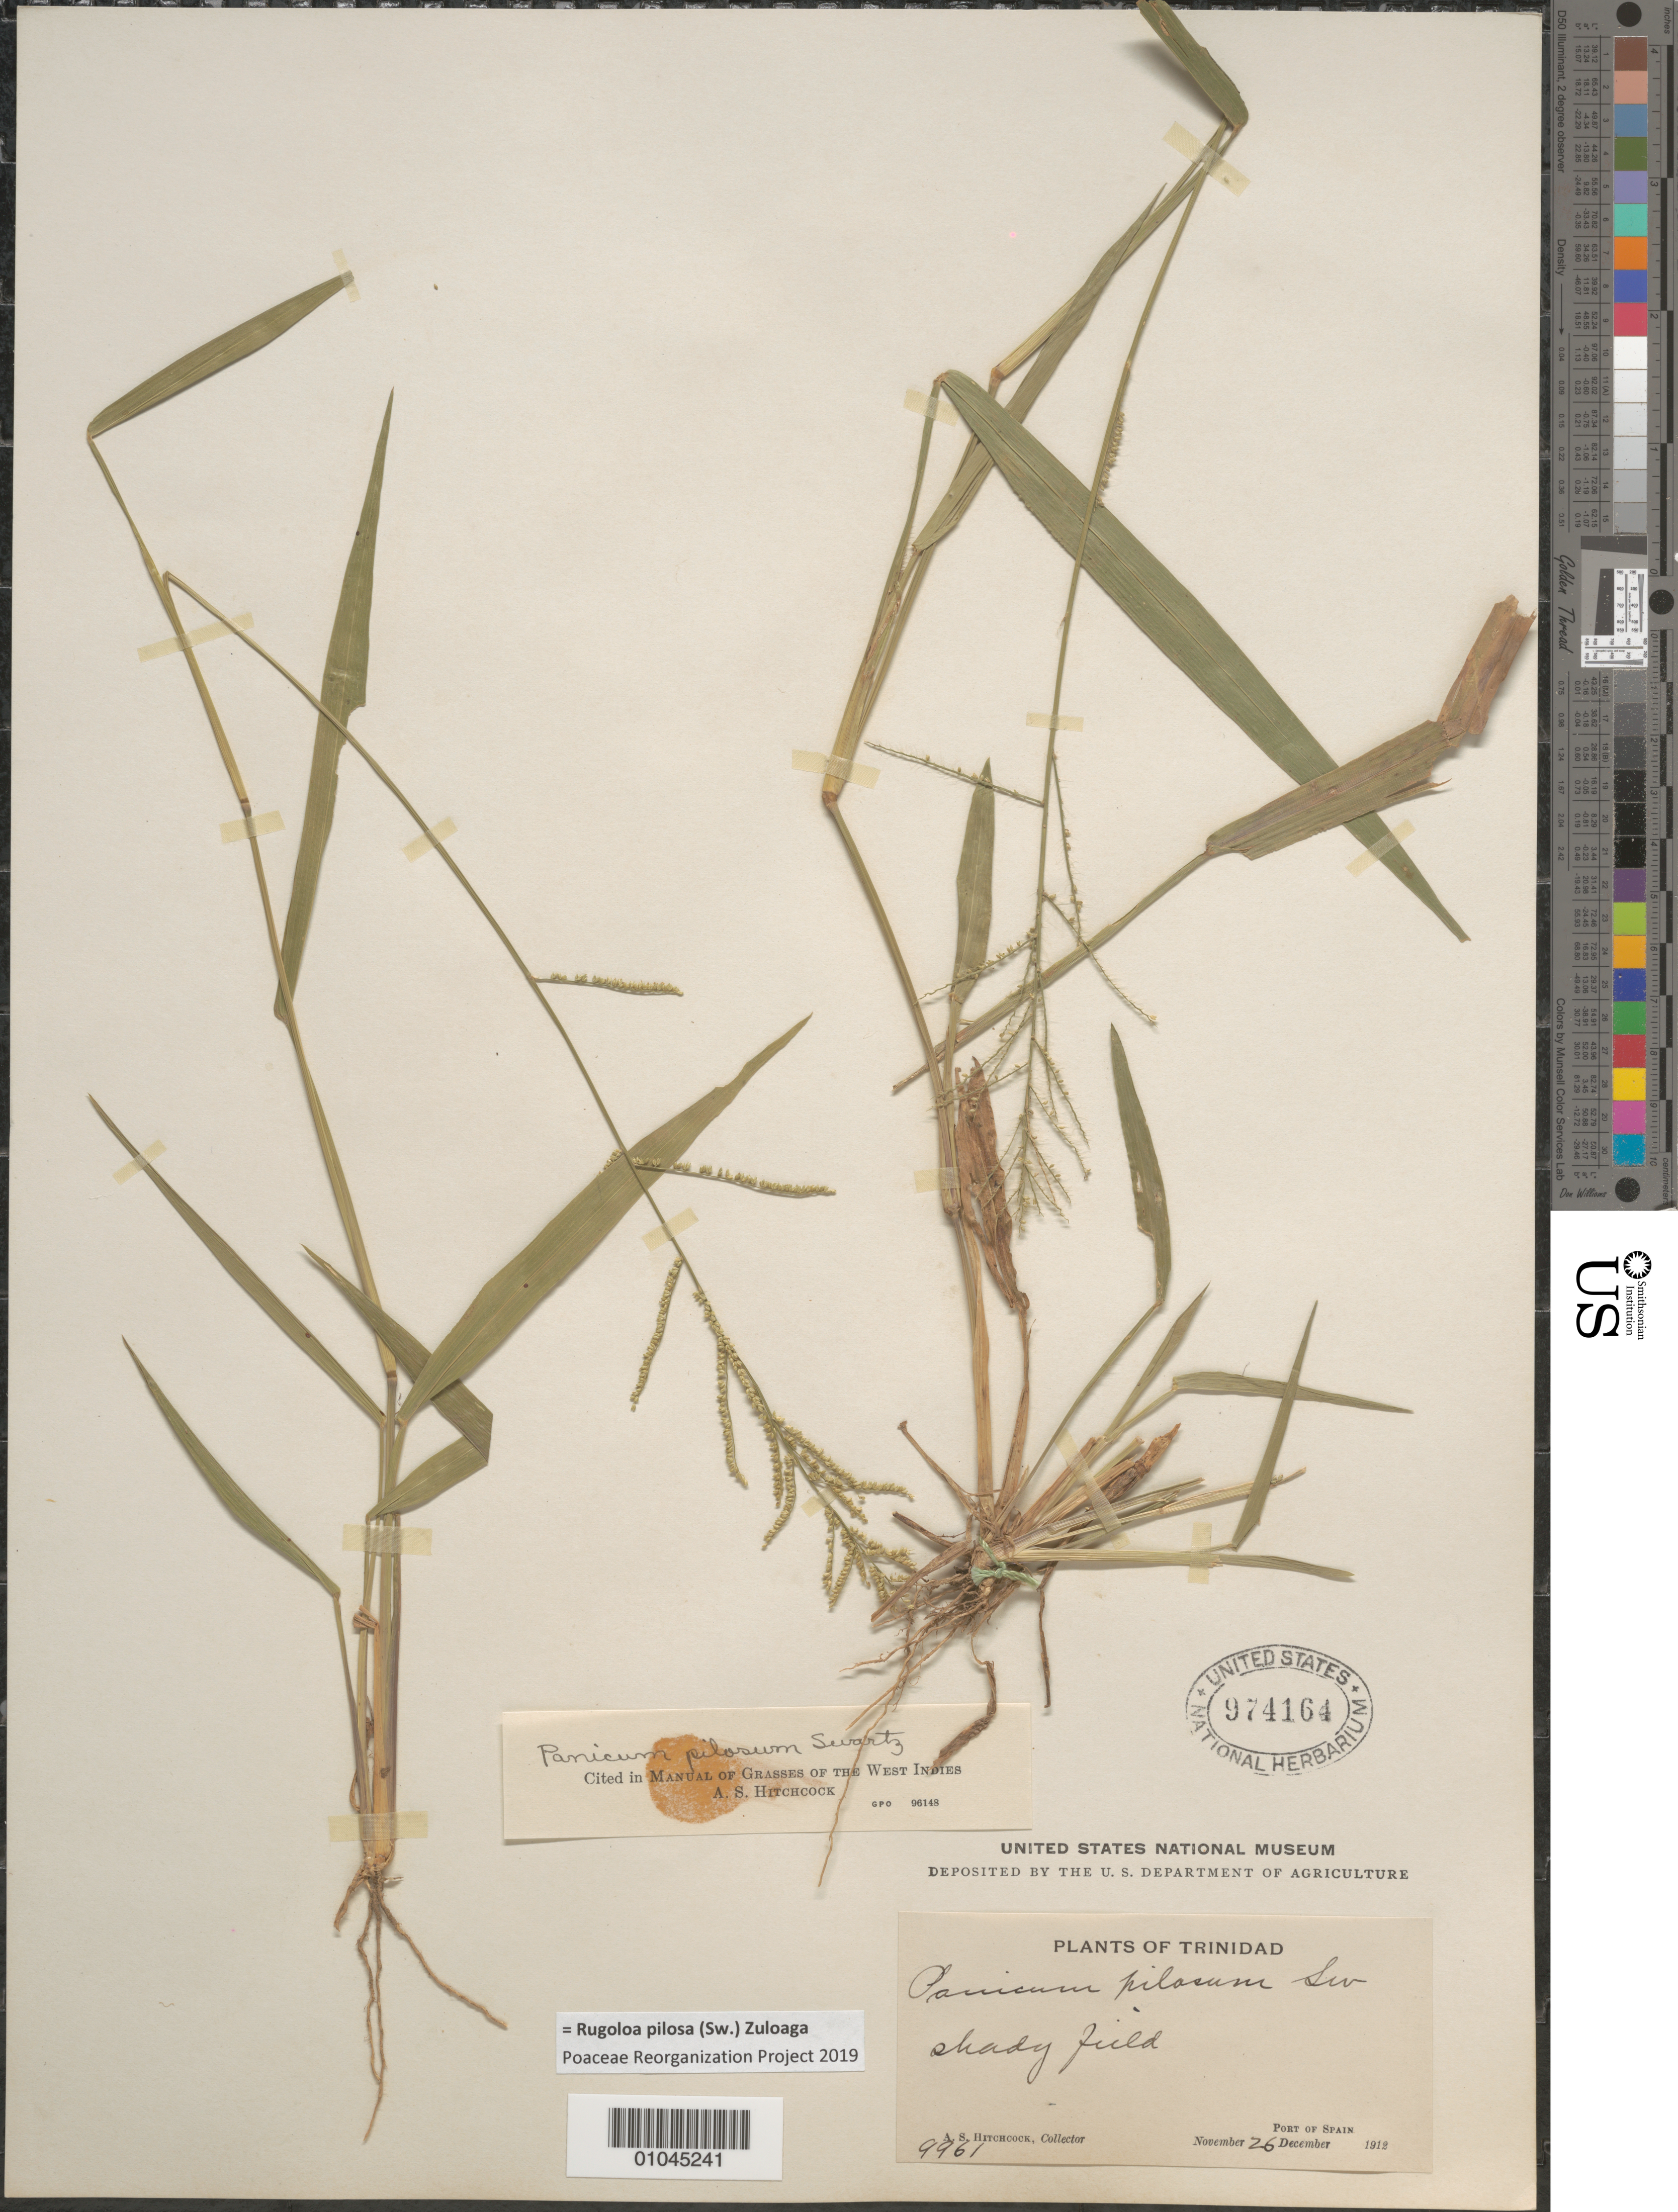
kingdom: Plantae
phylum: Tracheophyta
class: Liliopsida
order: Poales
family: Poaceae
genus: Panicum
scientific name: Panicum pilosum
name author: Sw.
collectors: A. S. Hitchcock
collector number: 9961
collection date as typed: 26 Nov 1912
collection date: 1912-11-26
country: Trinidad and Tobago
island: Trinidad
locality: Port of Spain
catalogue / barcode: US 974164